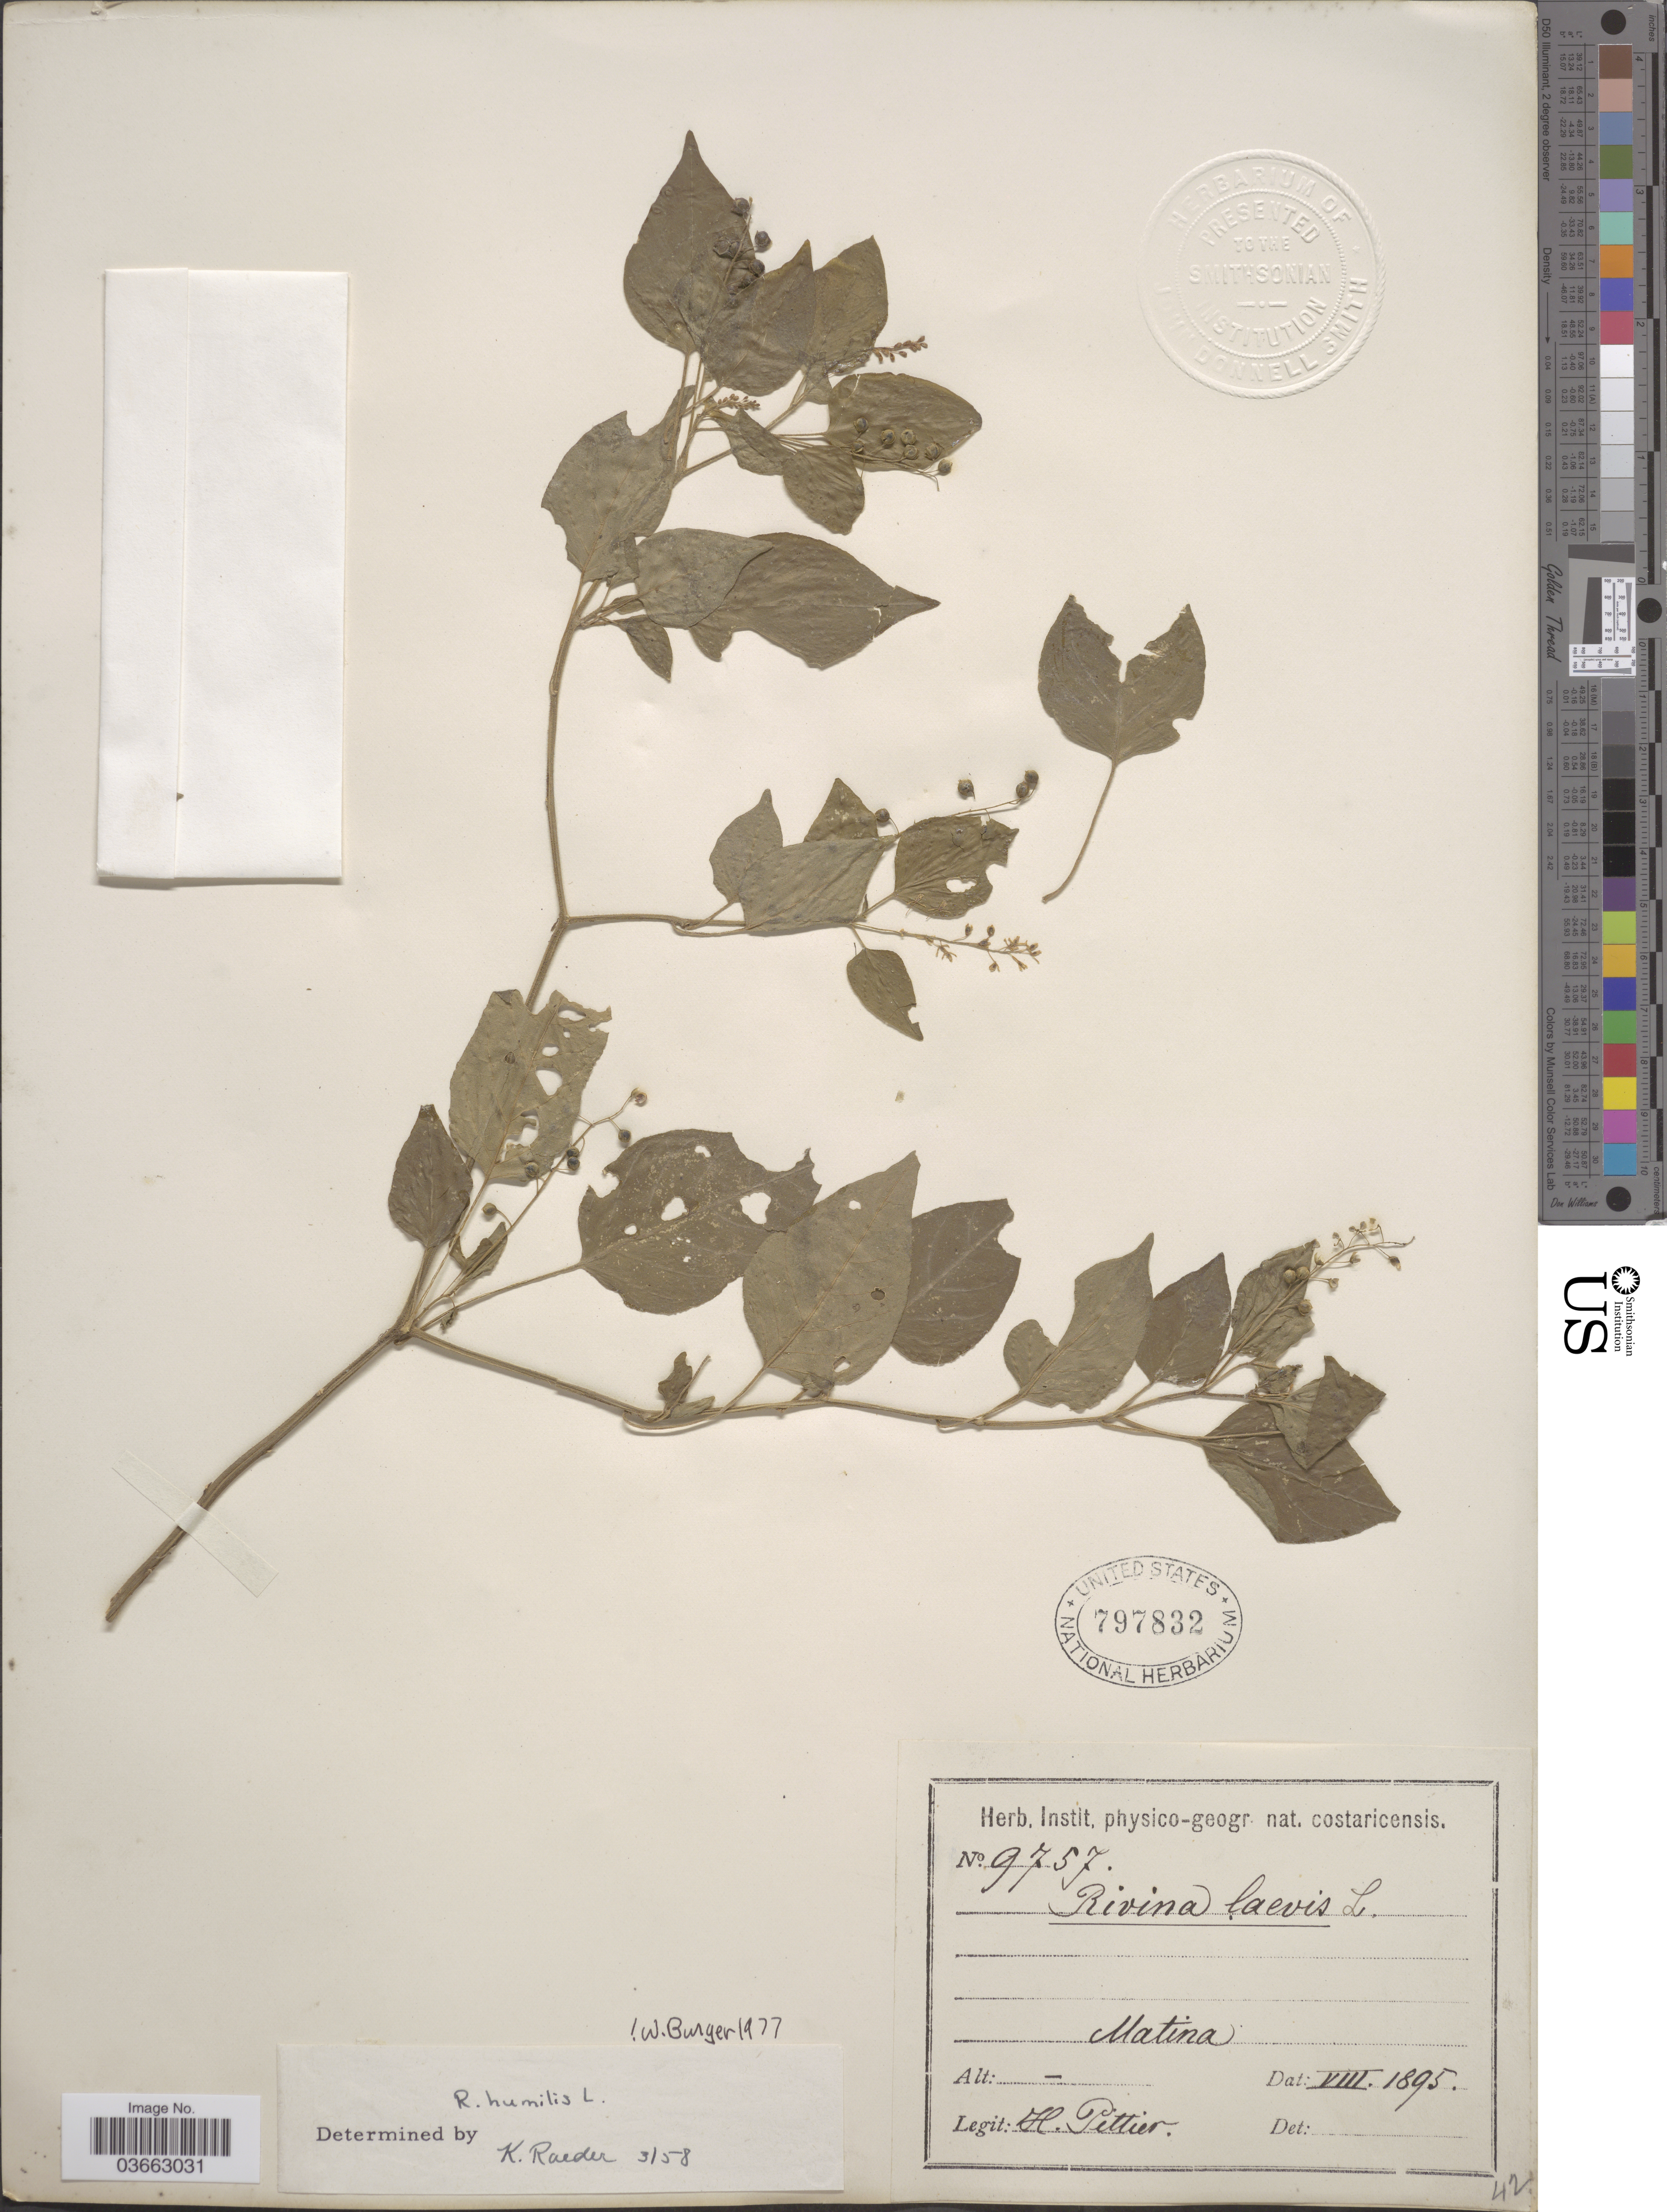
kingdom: Plantae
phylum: Tracheophyta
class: Magnoliopsida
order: Caryophyllales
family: Phytolaccaceae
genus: Rivina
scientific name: Rivina humilis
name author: L.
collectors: H. F. Pittier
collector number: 9757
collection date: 1895-08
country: Costa Rica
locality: Matina.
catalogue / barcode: US 797832